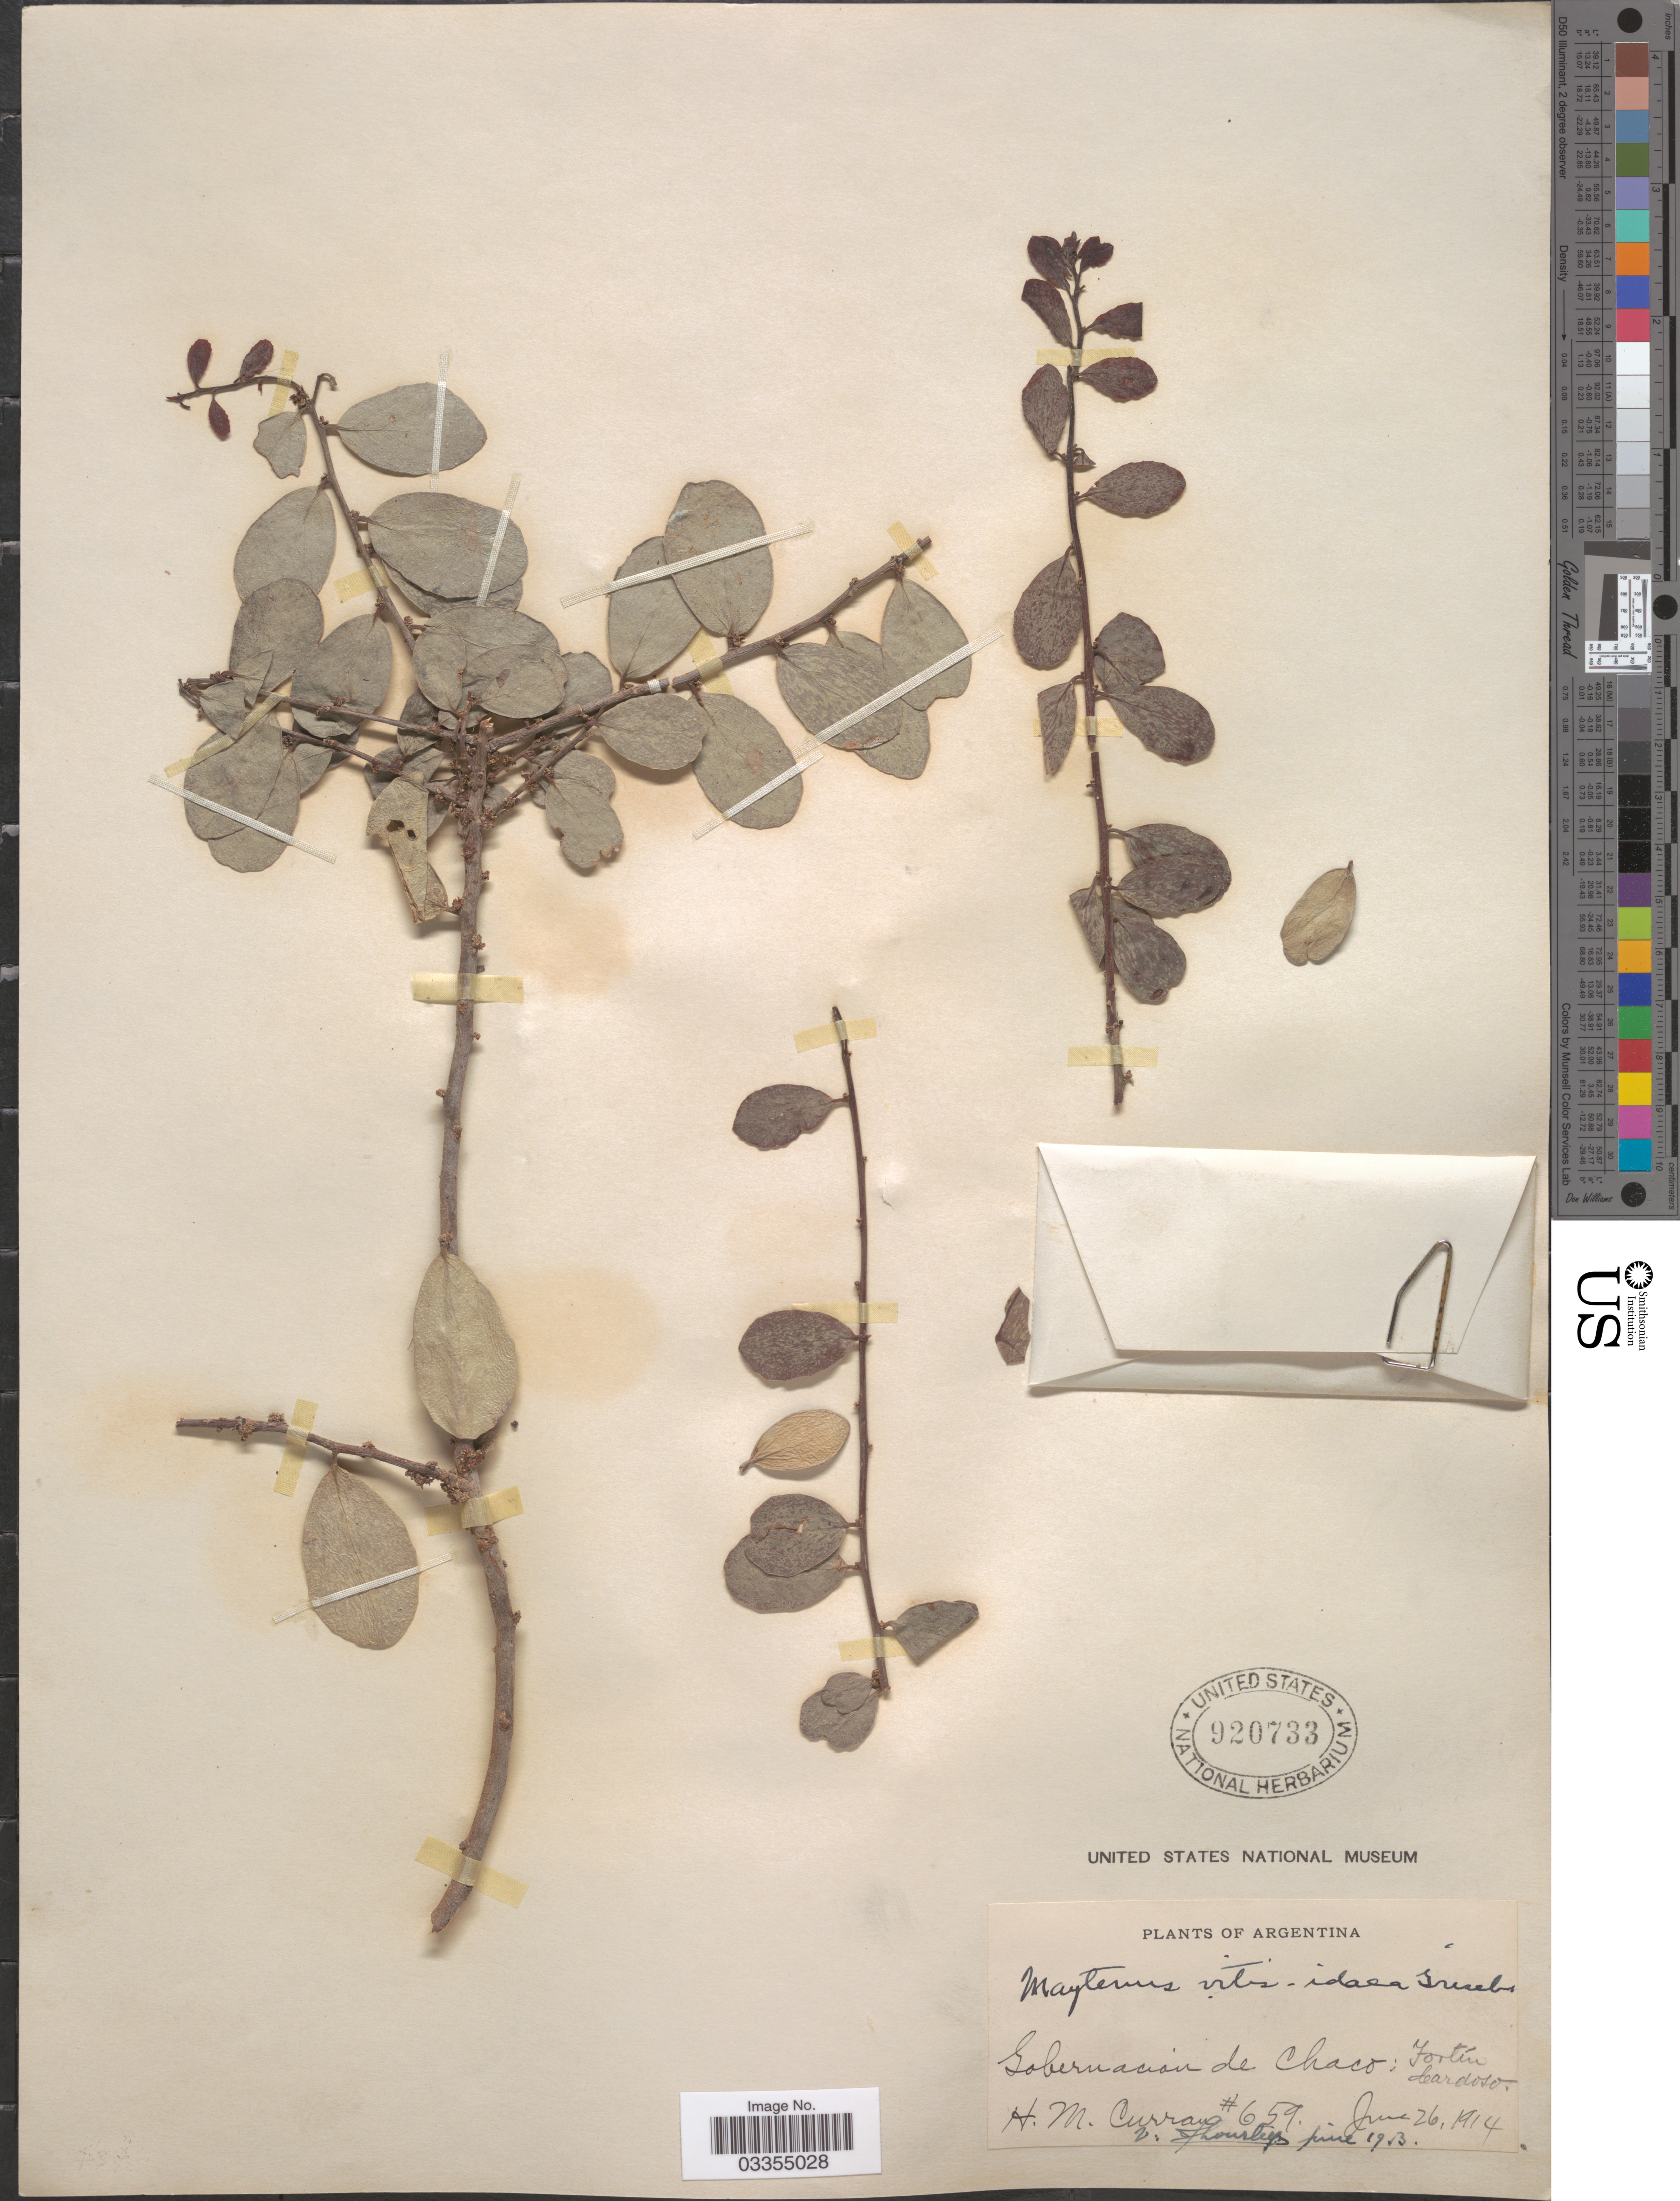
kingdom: Plantae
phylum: Tracheophyta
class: Magnoliopsida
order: Celastrales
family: Celastraceae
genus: Tricerma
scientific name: Tricerma vitis-idaeum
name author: (Griseb.) Lundell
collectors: H. M. Curran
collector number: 659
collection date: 1914-06-26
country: Argentina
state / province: Chaco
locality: Fortín Cardoso.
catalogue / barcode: US 920733